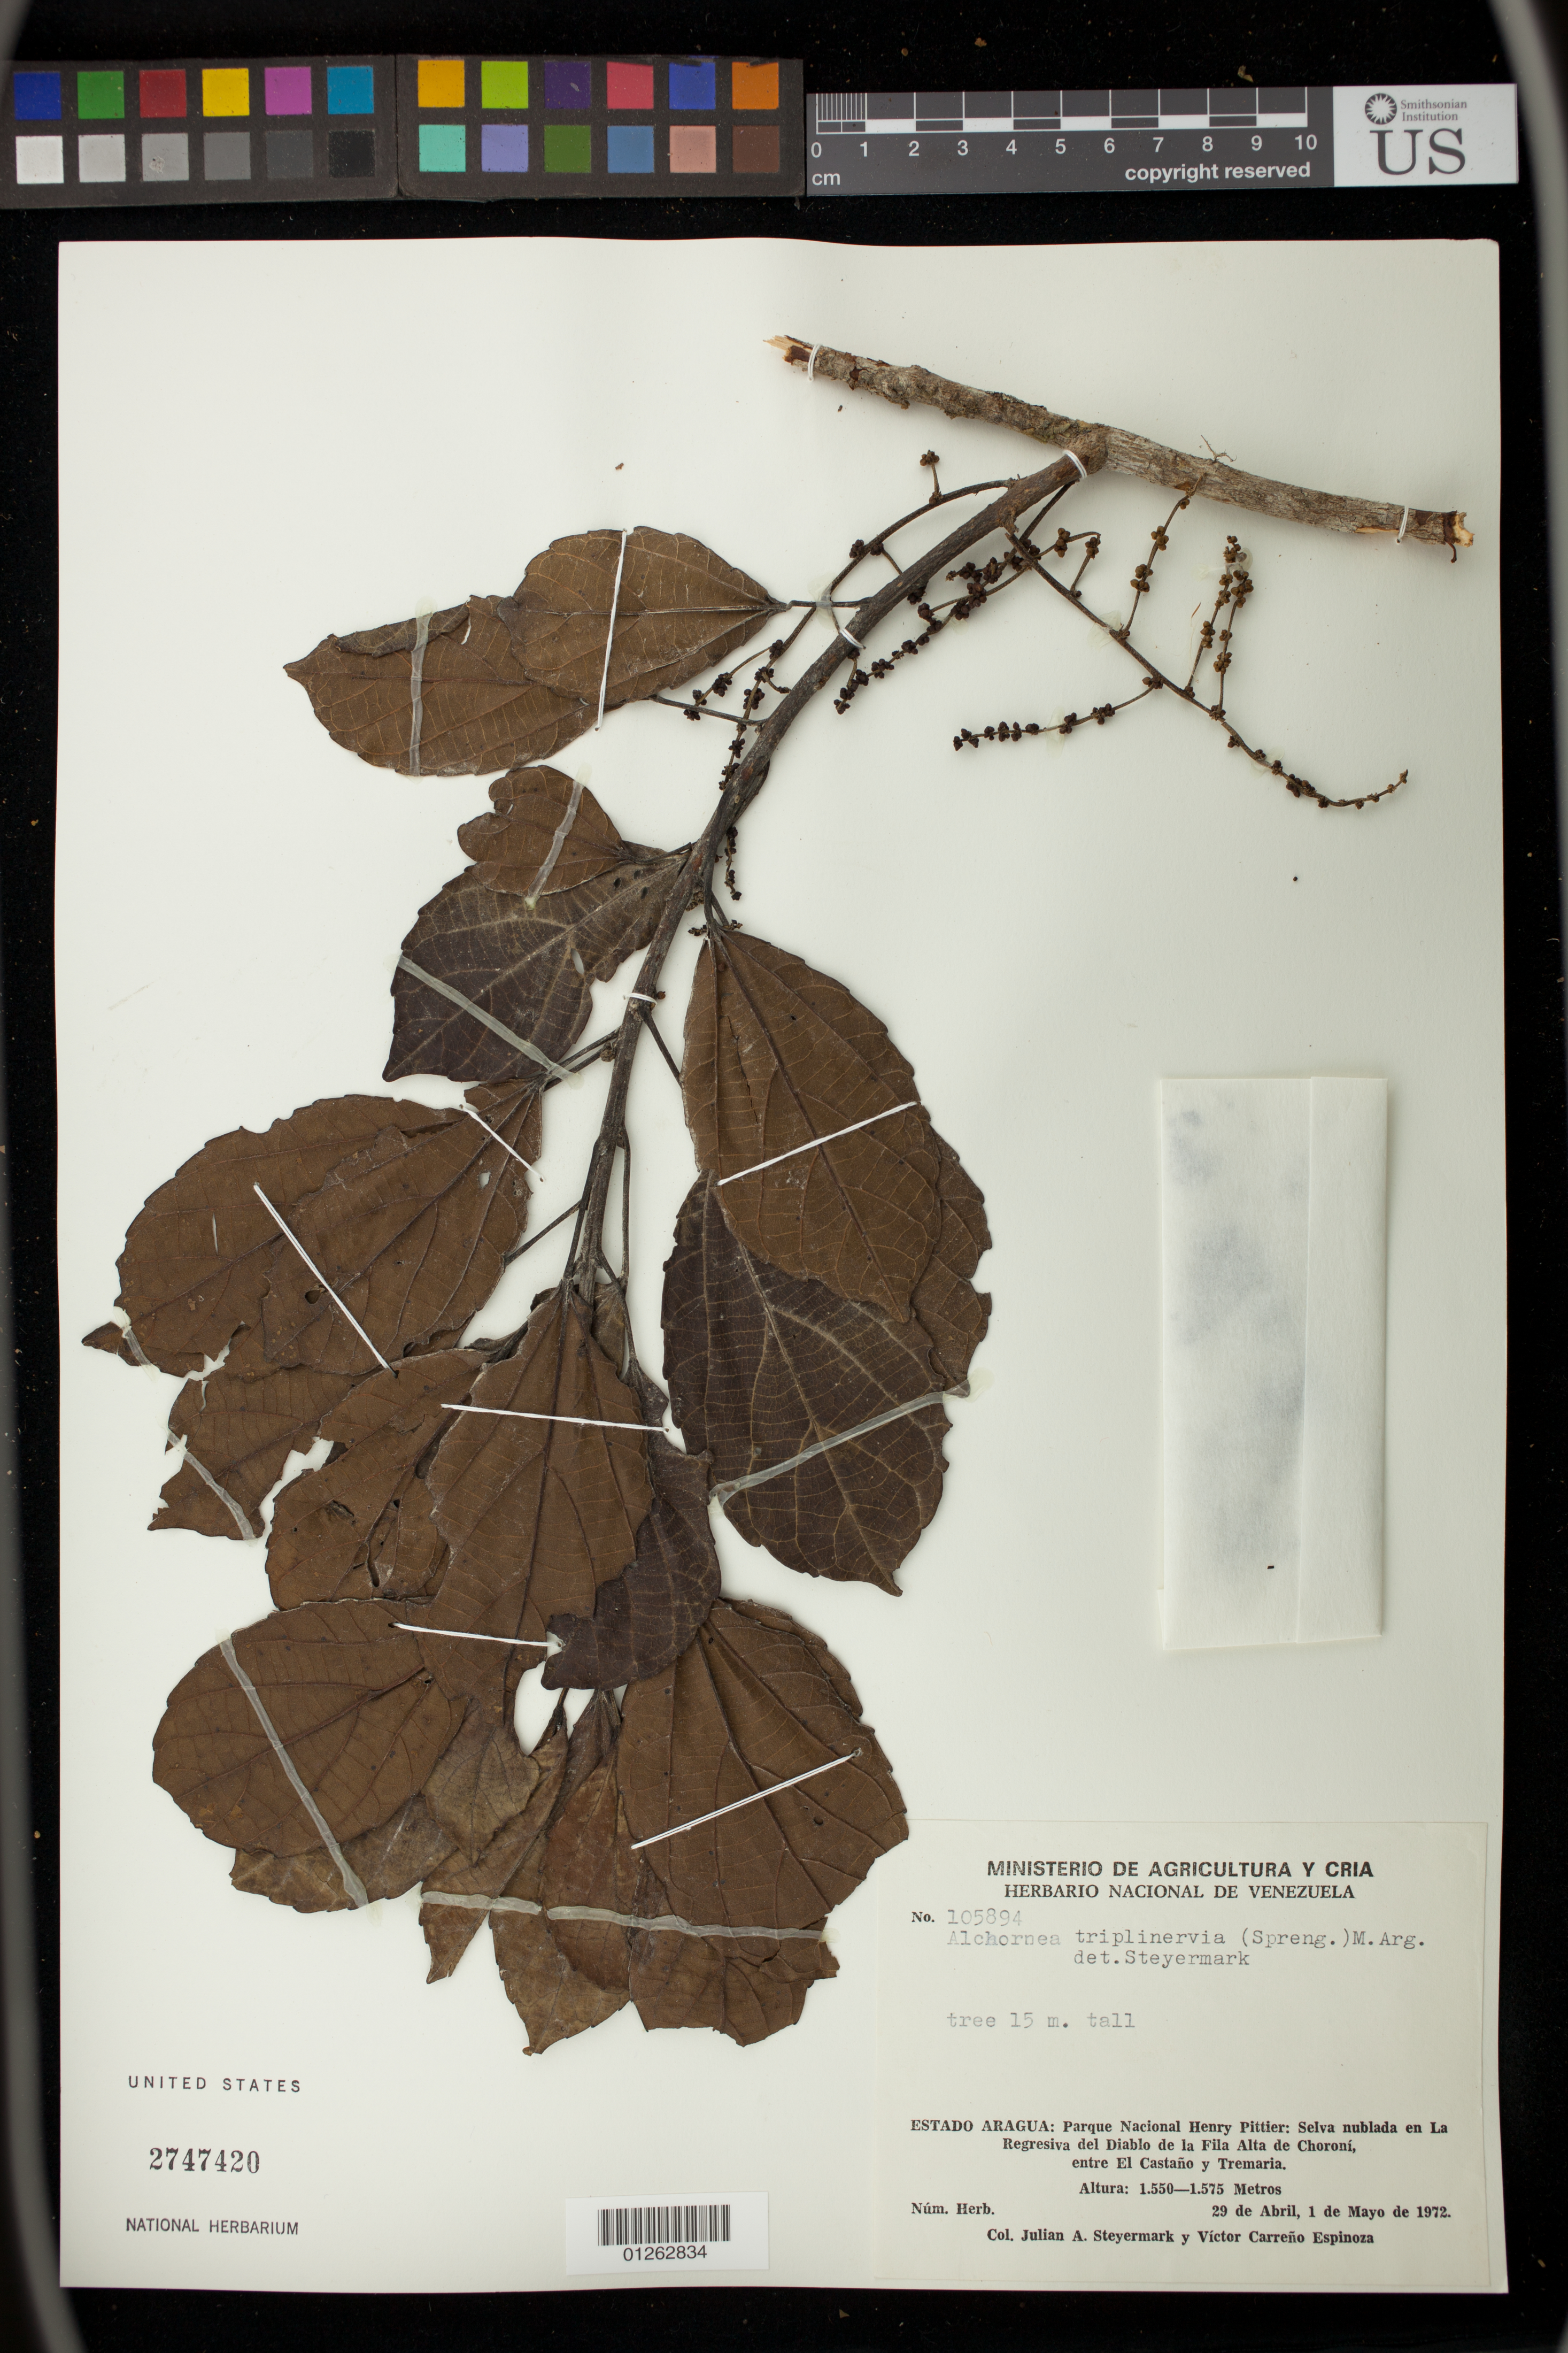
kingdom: Plantae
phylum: Tracheophyta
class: Magnoliopsida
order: Malpighiales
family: Euphorbiaceae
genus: Alchornea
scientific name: Alchornea triplinervia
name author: (Spreng.) Müll. Arg.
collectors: J. Steyermark & V. Espinoza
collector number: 105894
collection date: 1972-04-29/1972-05-01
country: Venezuela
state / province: Aragua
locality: Parque Nacional Henry Pittier: Selva nublada en La Regresiva del Diablo de la Fila Alta de Choroni, entre El Castano y Tremaria.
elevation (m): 1550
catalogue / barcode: US 2747420